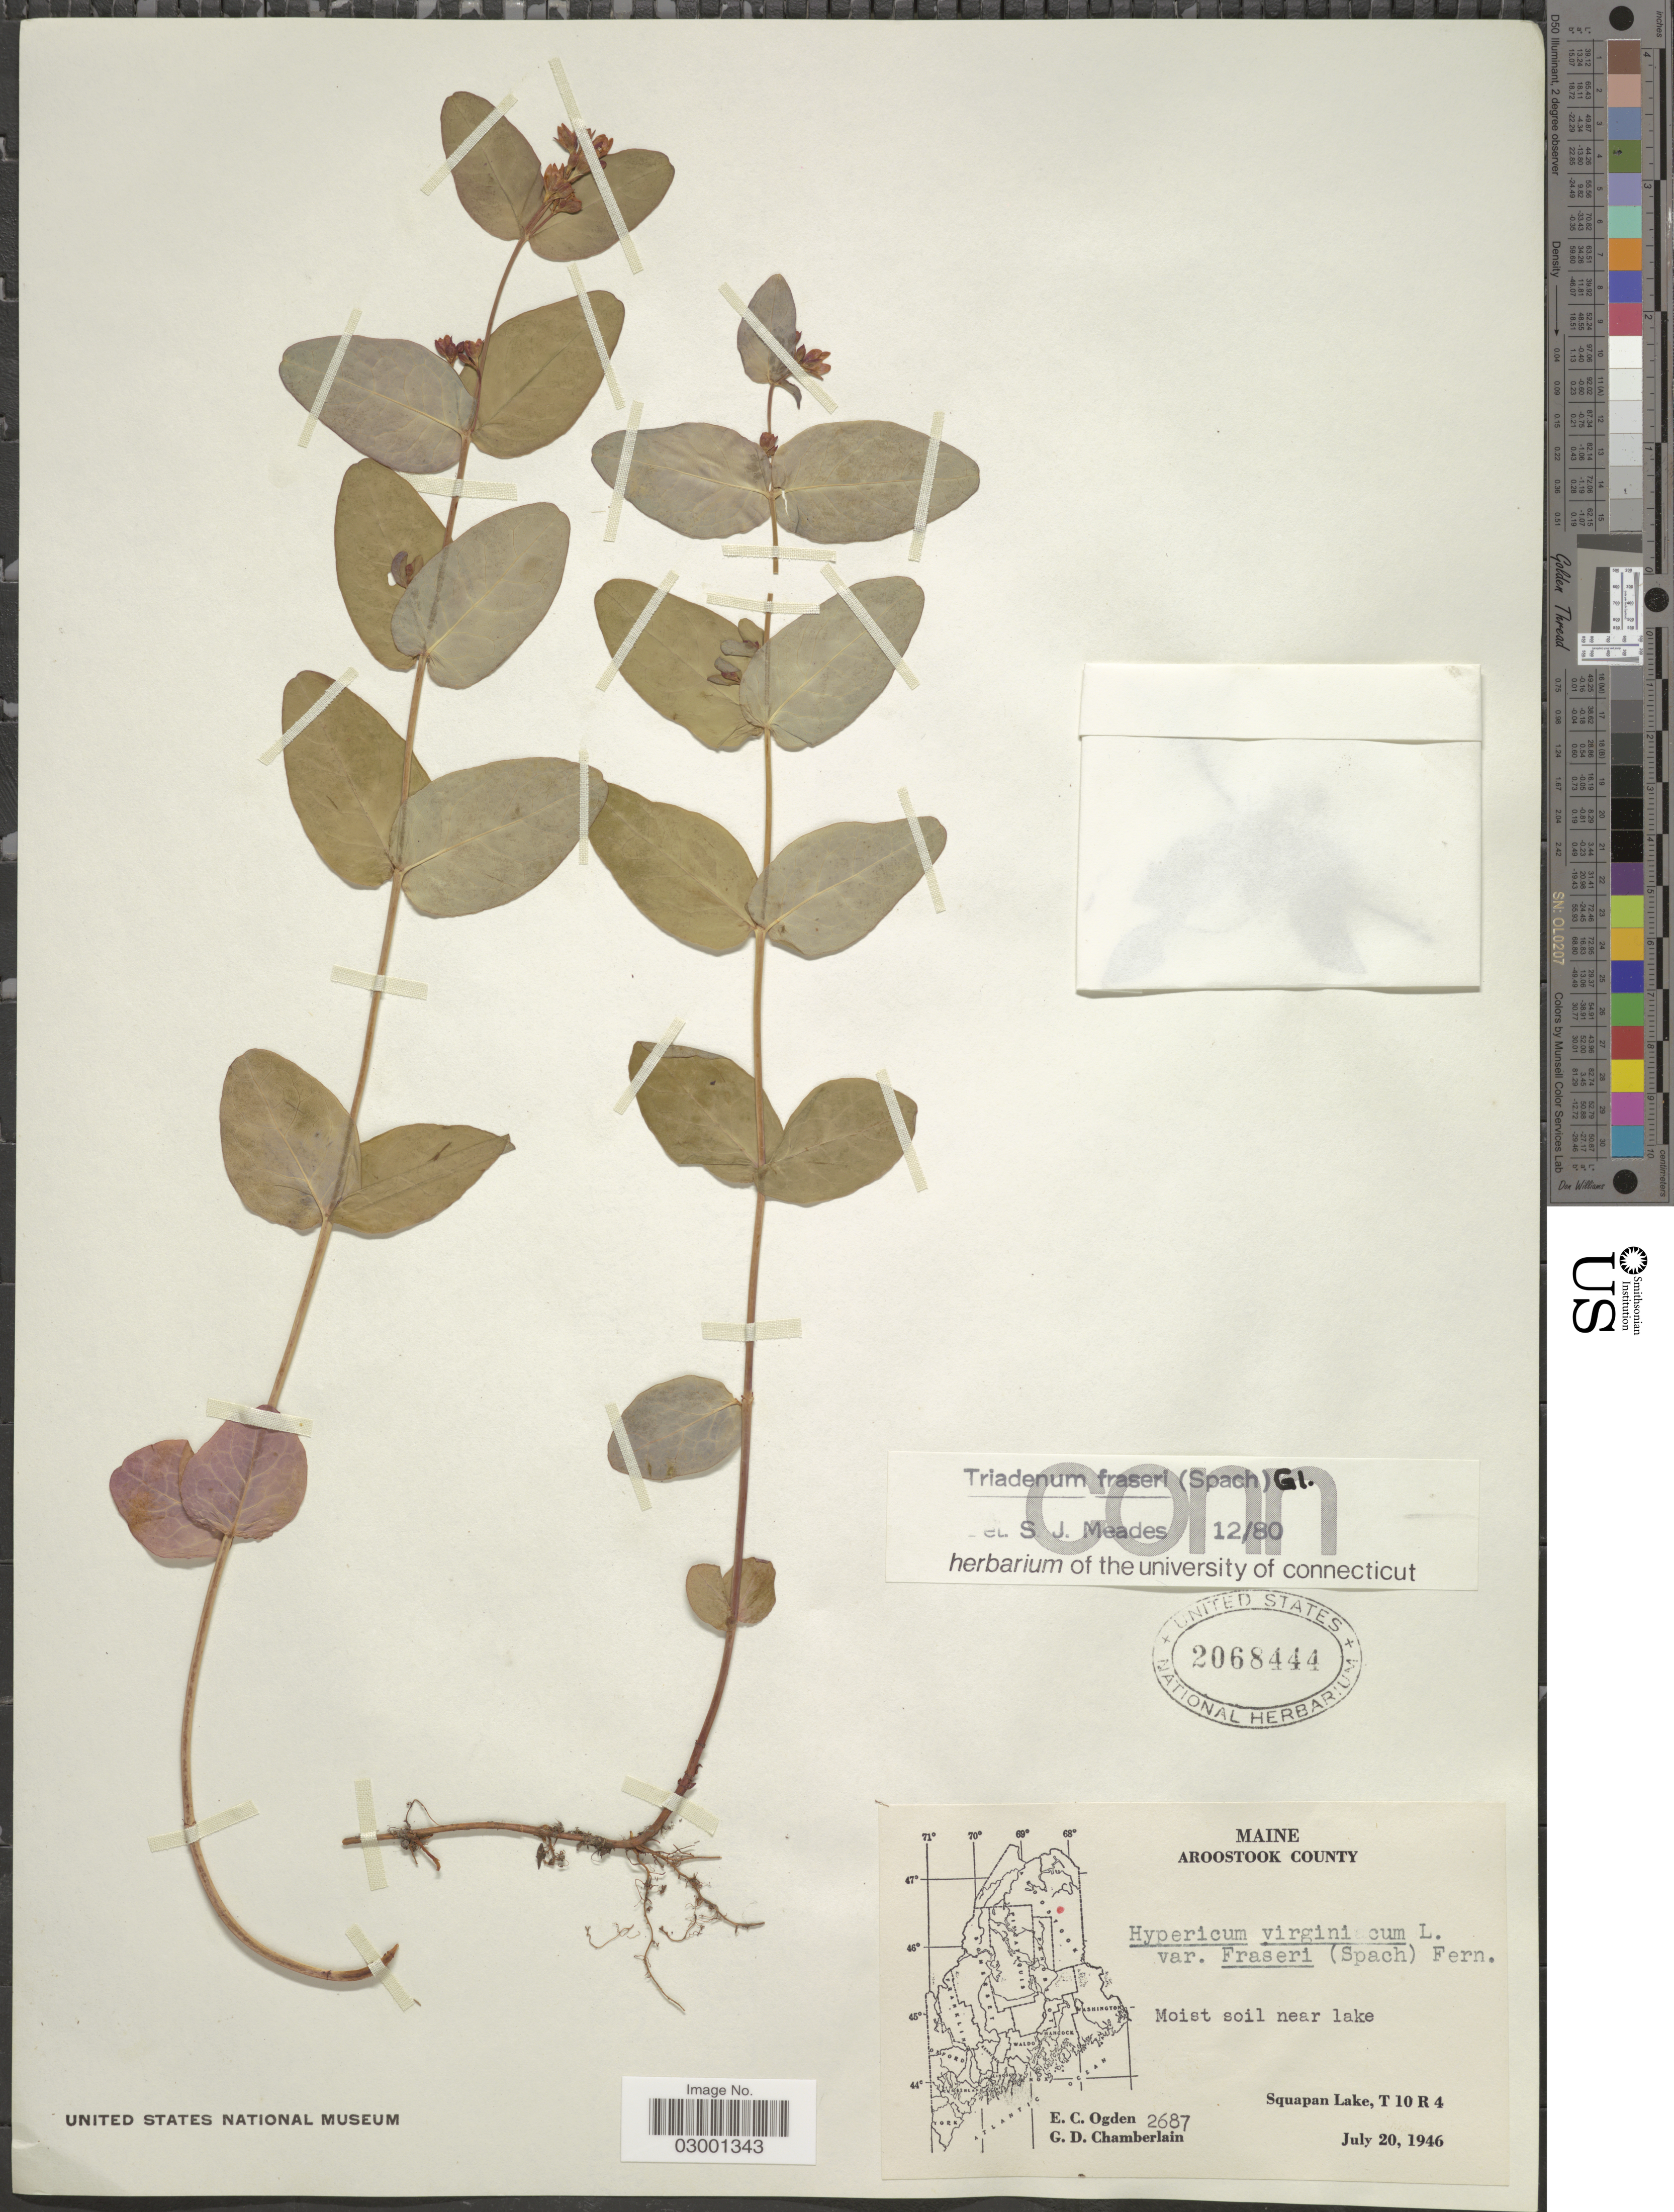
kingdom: Plantae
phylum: Tracheophyta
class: Magnoliopsida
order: Malpighiales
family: Hypericaceae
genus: Hypericum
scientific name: Hypericum fraseri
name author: Steud.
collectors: E. Ogden & G. D. Chamberlain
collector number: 2687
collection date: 1946-07-20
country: United States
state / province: Maine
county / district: Aroostook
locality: Squapan Lake, T 10 R 4.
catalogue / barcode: US 2068444